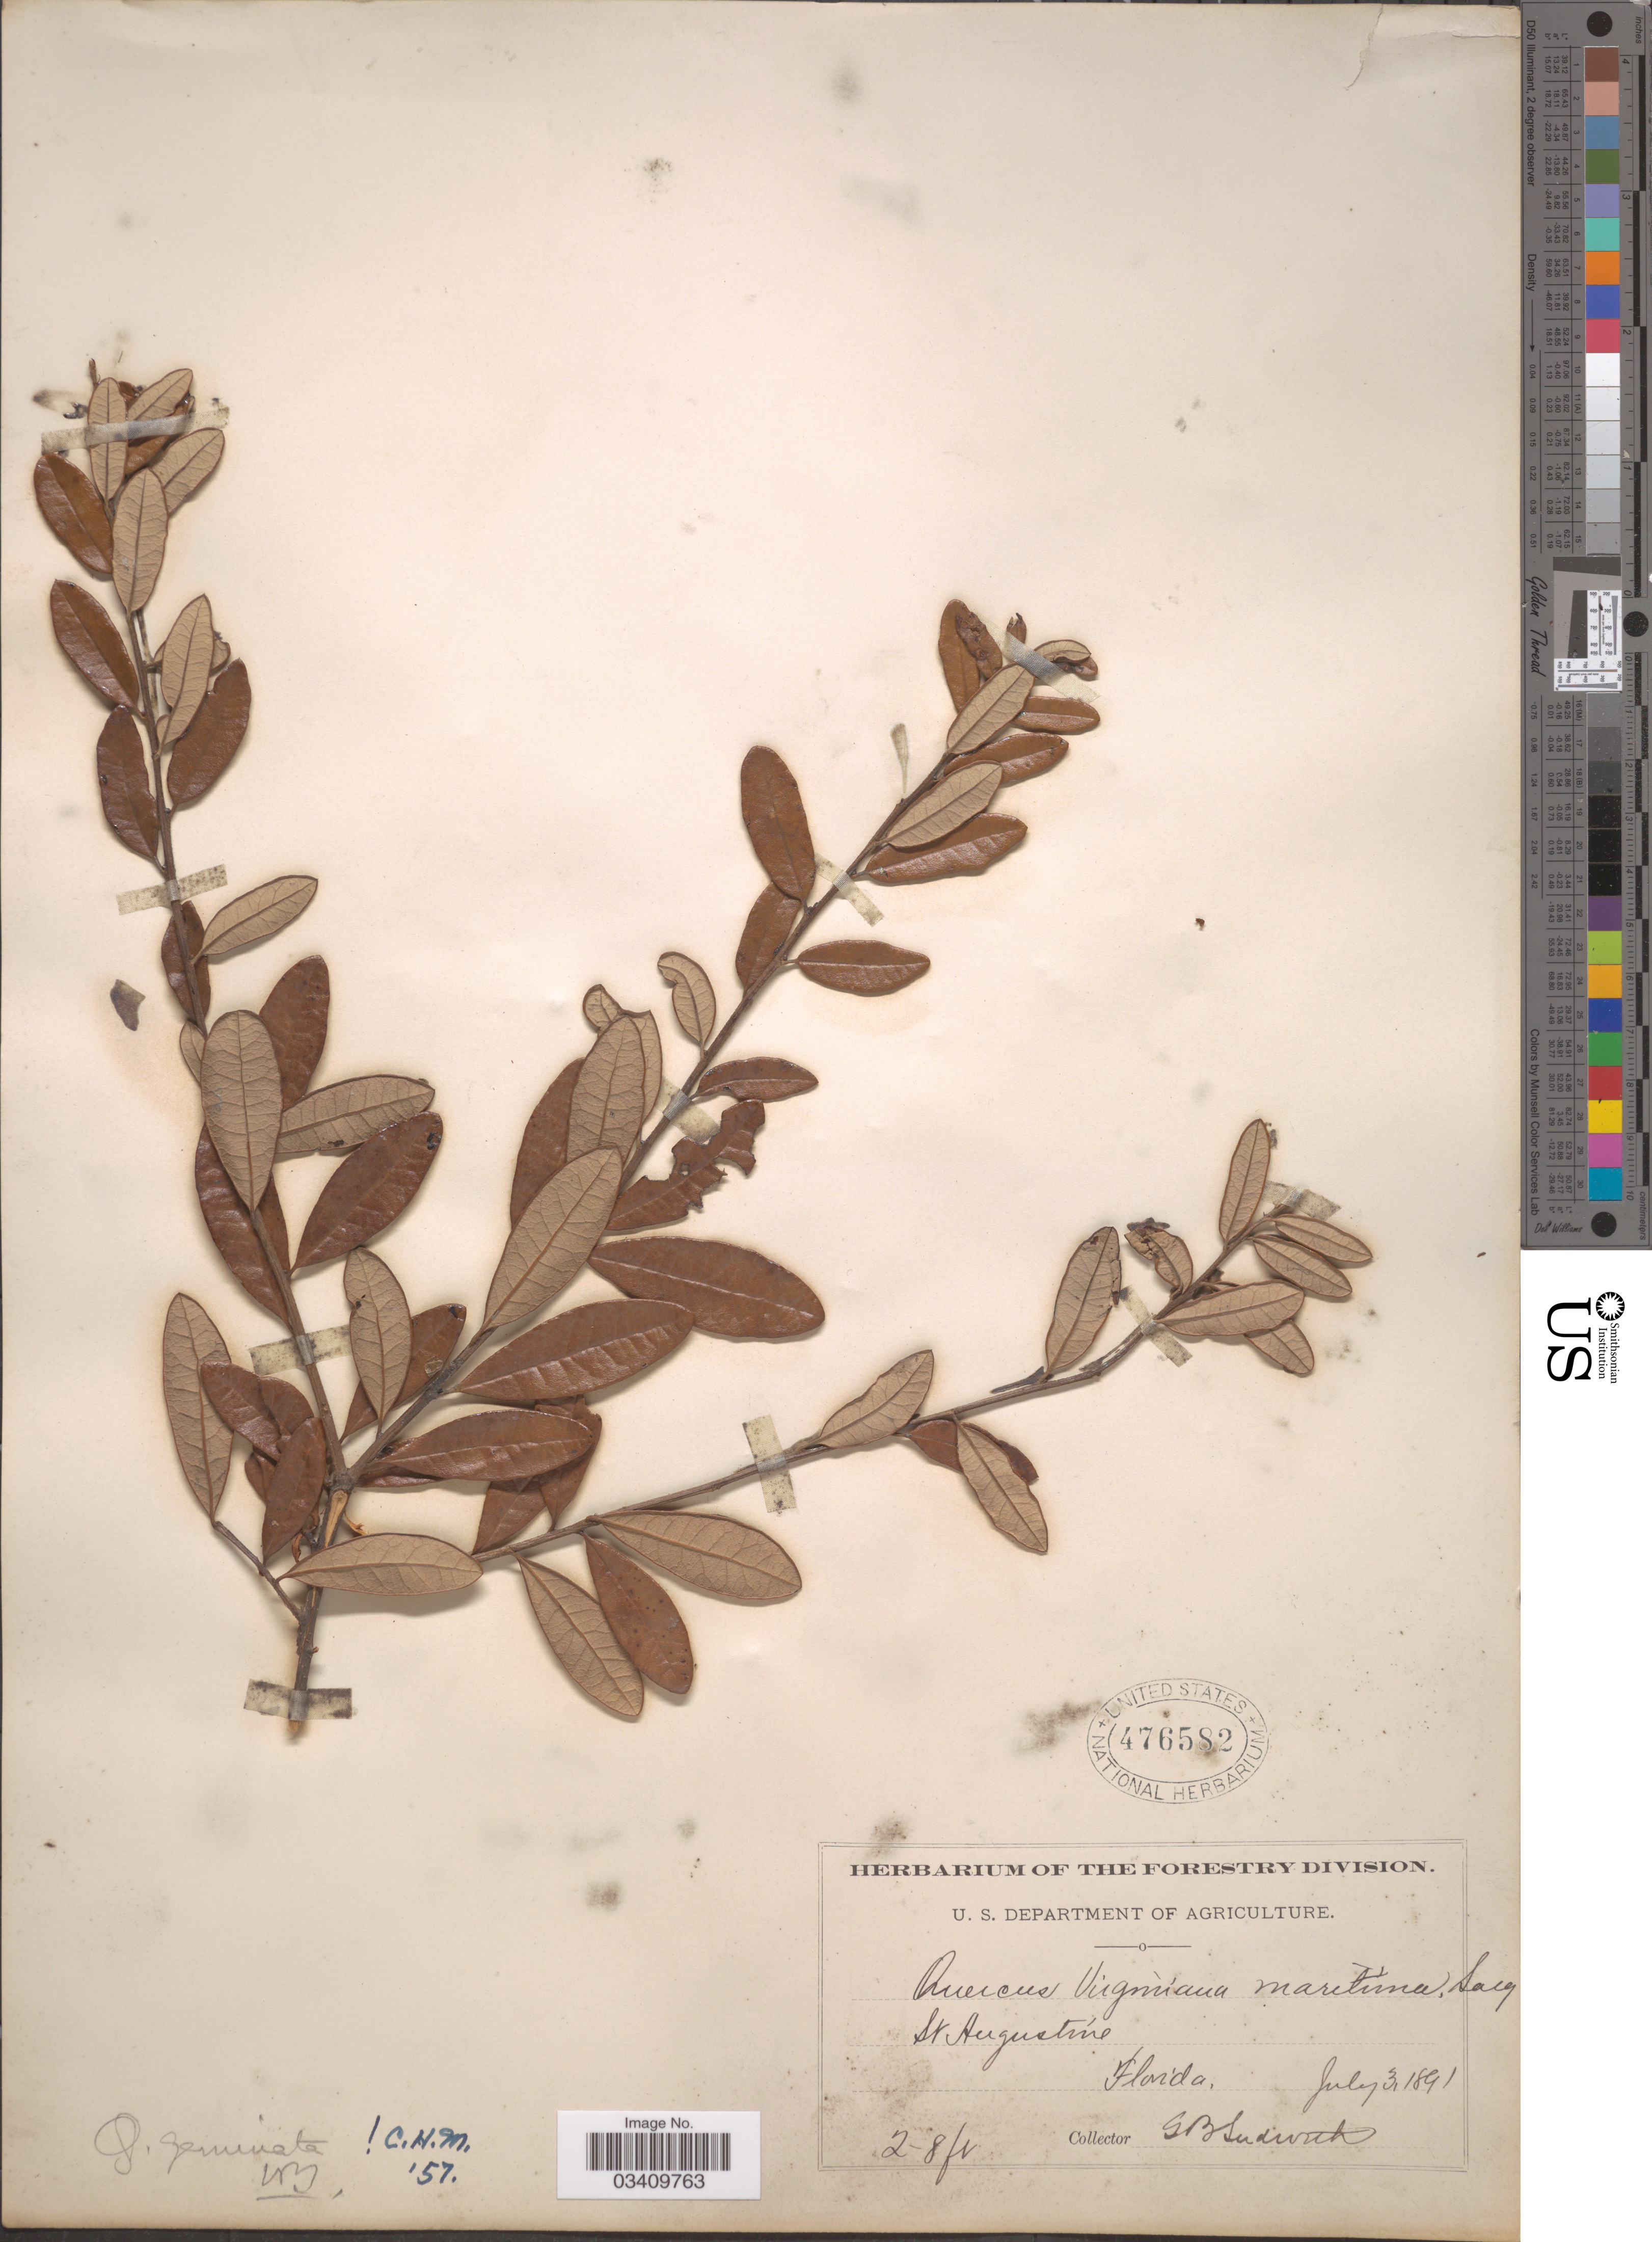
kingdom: Plantae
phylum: Tracheophyta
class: Magnoliopsida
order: Fagales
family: Fagaceae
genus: Quercus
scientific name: Quercus virginiana var. maritima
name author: (Michx.) Sarg.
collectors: G. B. Sudworth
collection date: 1891-07-03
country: United States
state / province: Florida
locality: St Augustine.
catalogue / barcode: US 476582